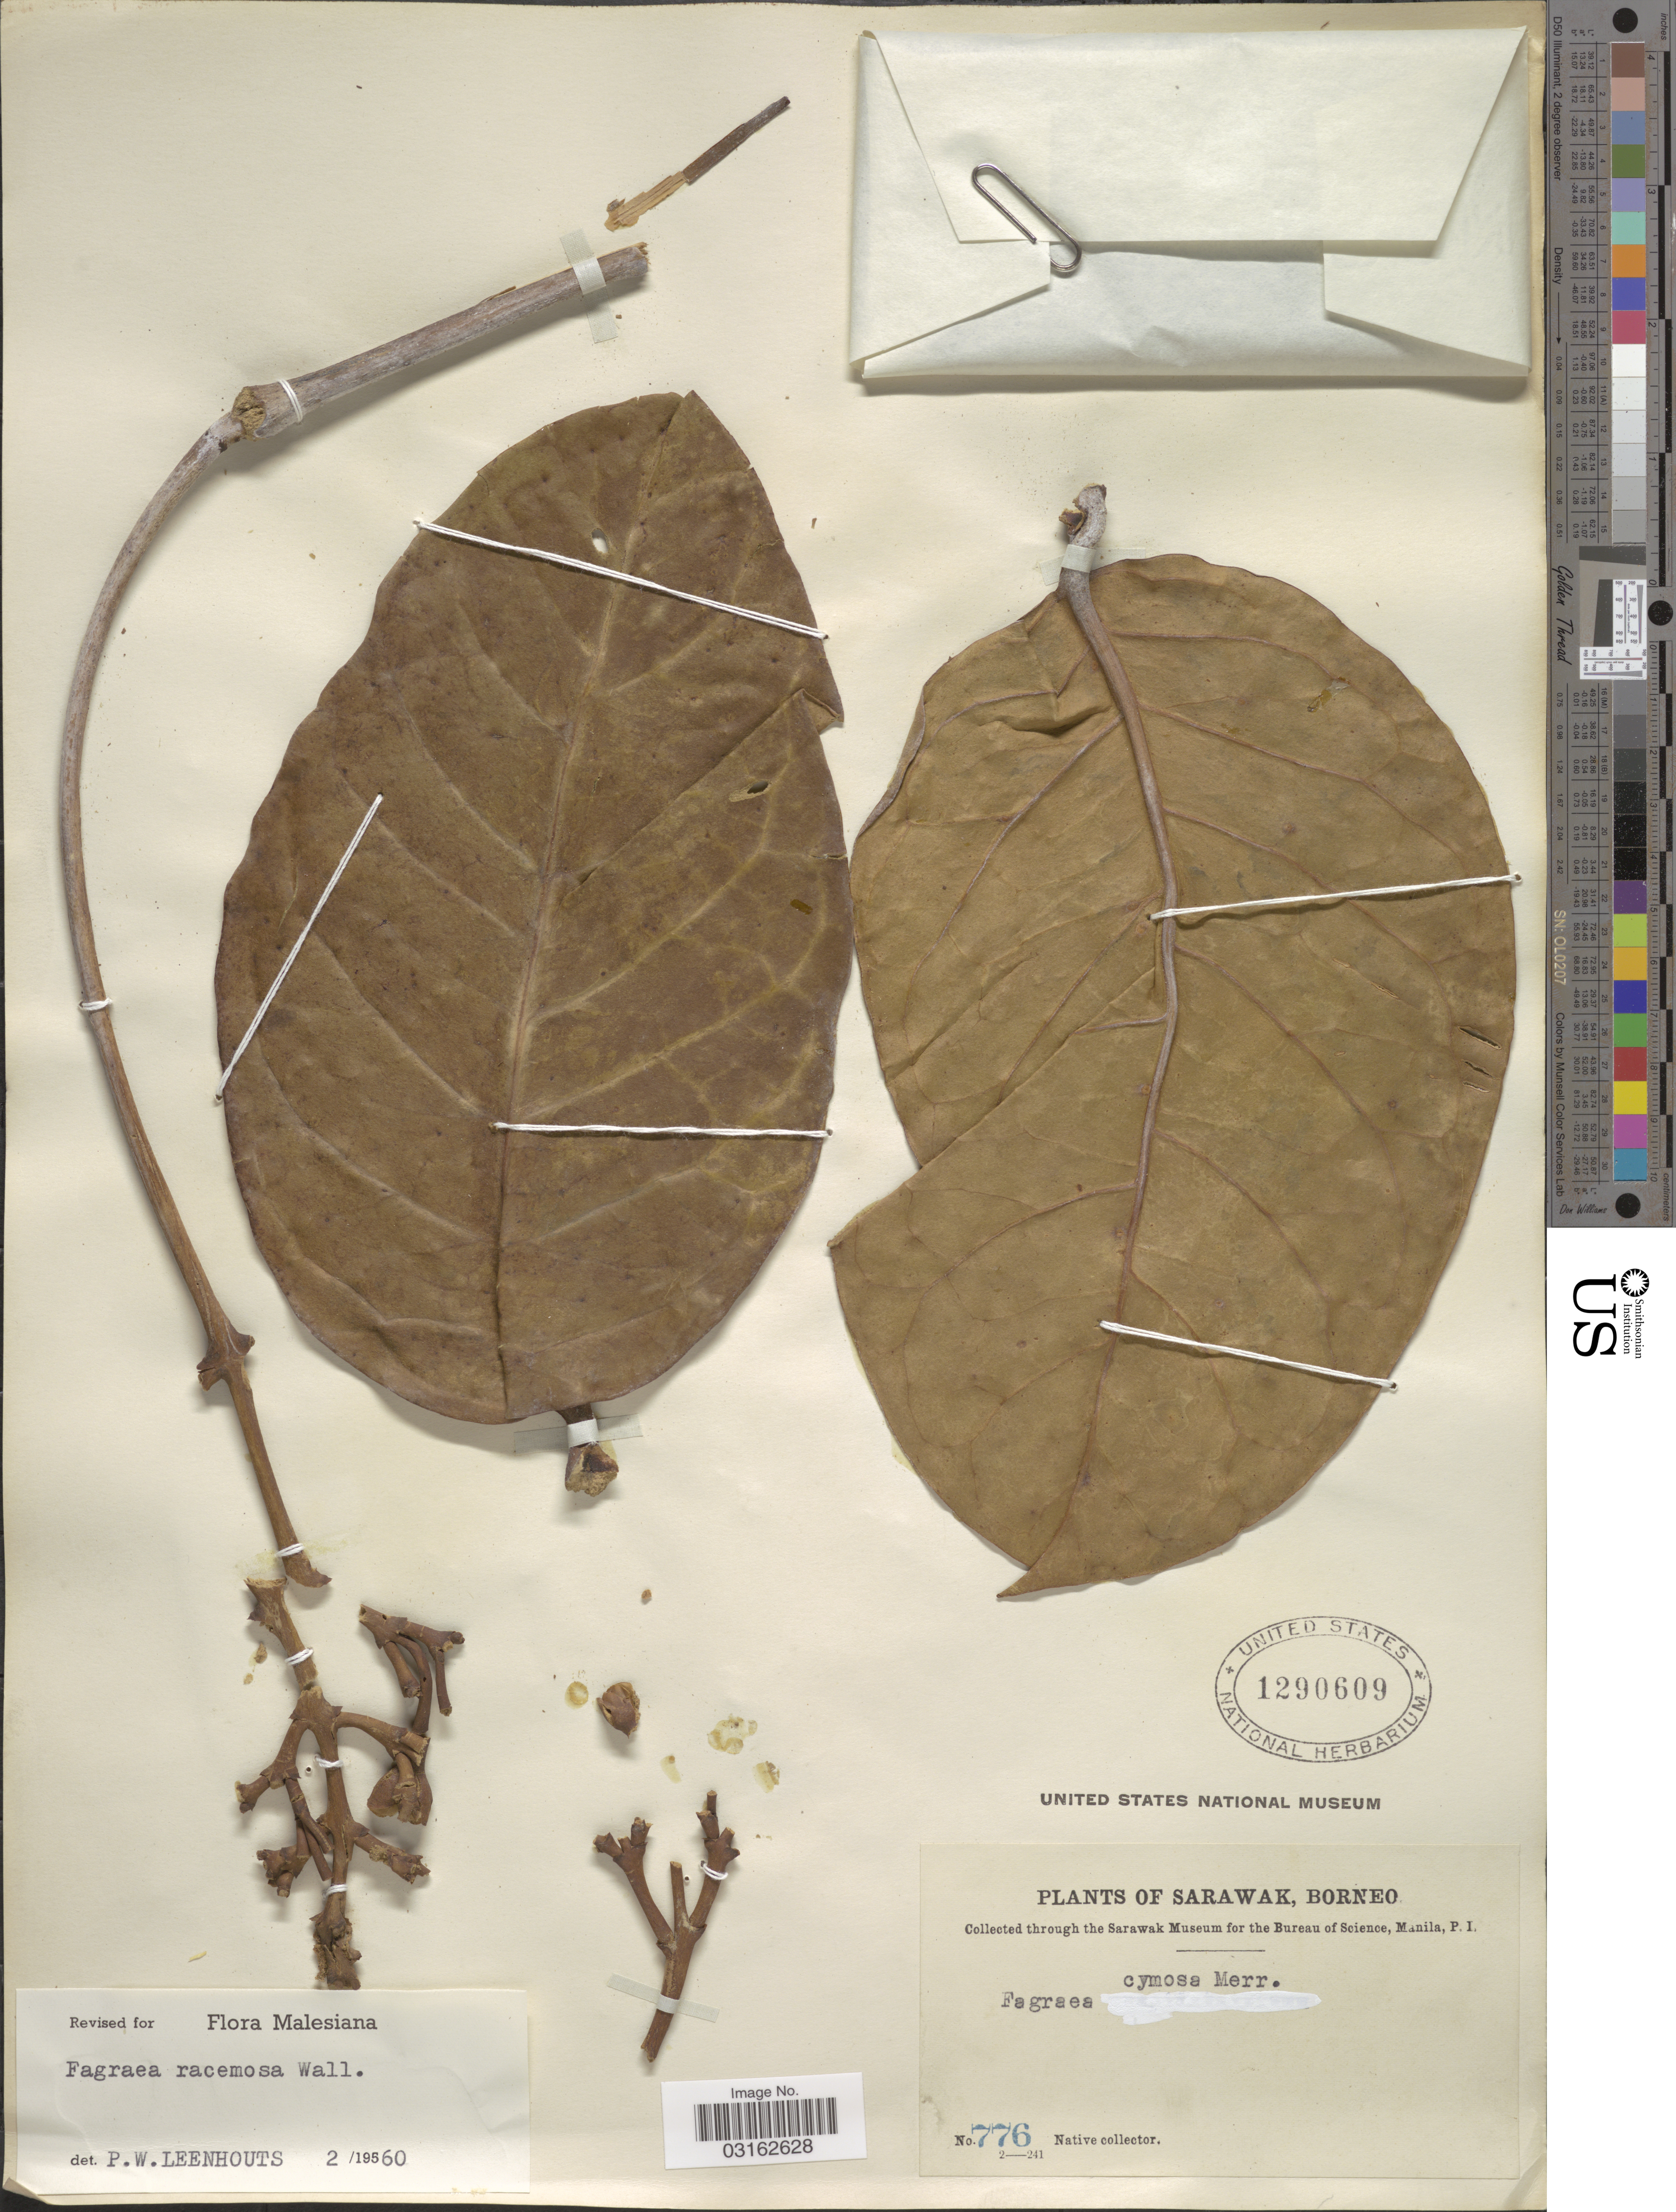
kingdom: Plantae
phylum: Tracheophyta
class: Magnoliopsida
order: Gentianales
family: Gentianaceae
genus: Fagraea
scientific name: Fagraea racemosa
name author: Jack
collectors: Native collector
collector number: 776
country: Malaysia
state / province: Sarawak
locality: Sarawak, Borneo.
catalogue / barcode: US 1290609